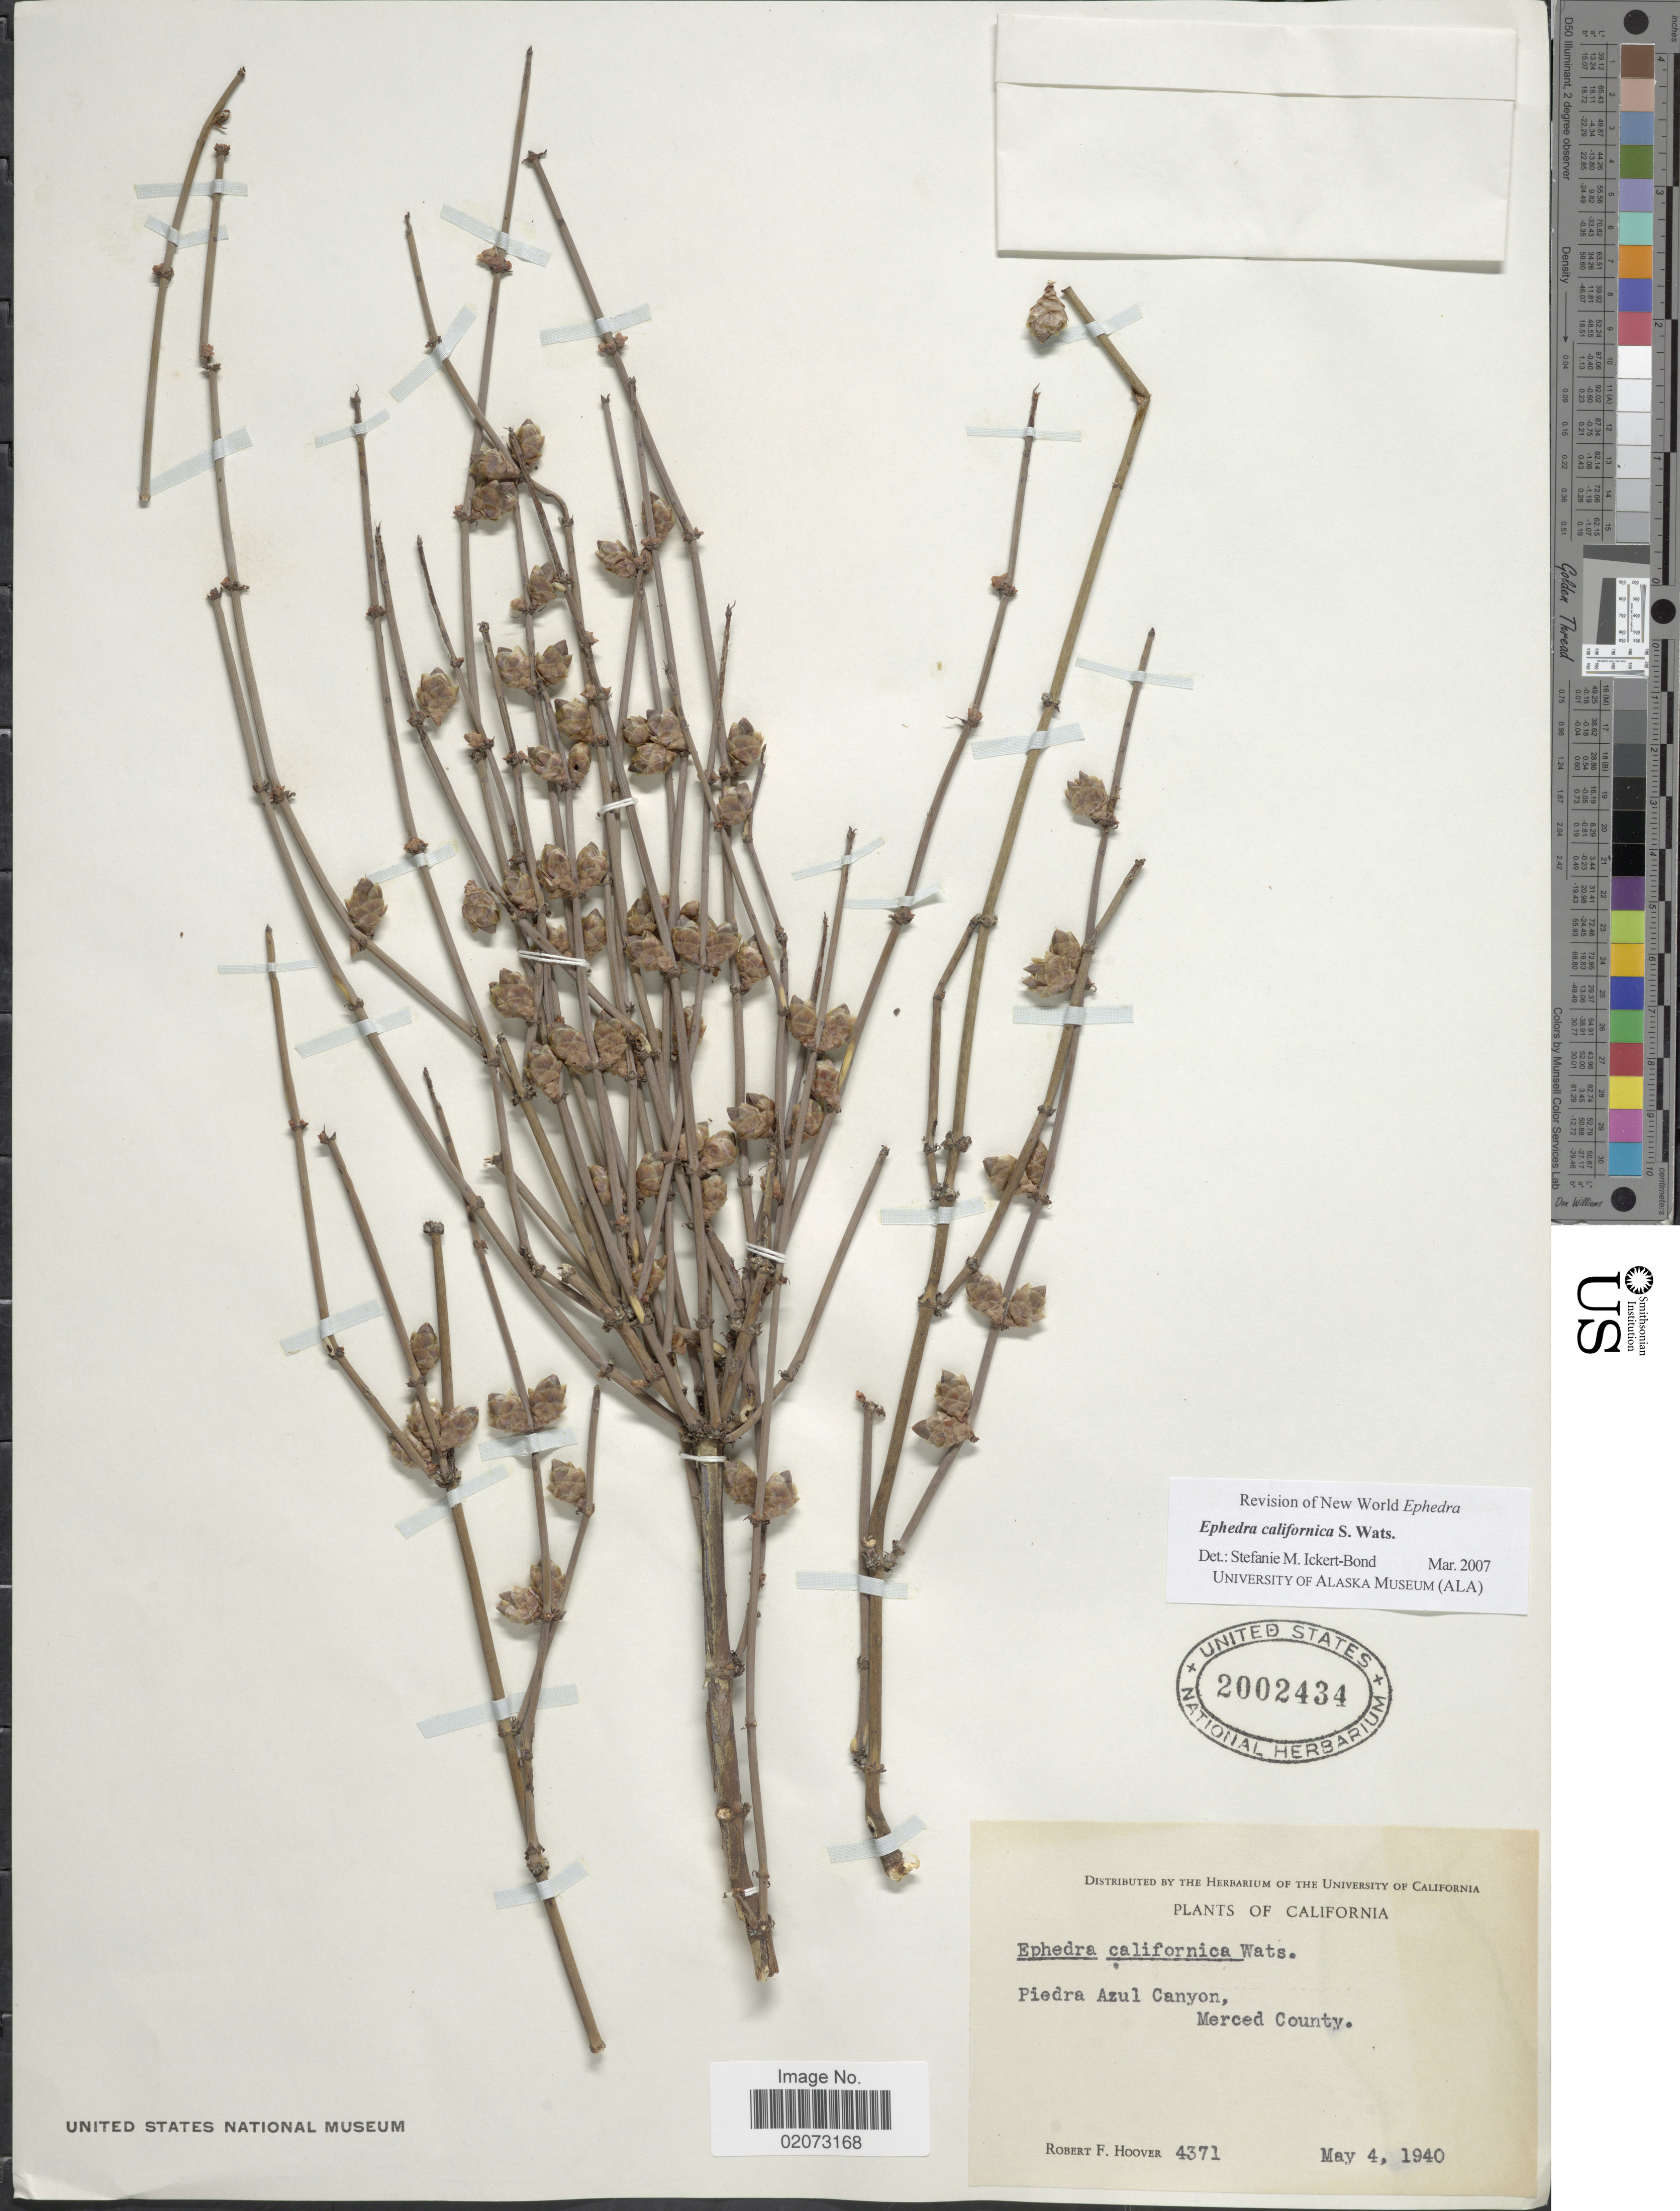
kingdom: Plantae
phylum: Tracheophyta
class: Gnetopsida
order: Ephedrales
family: Ephedraceae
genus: Ephedra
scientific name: Ephedra californica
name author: S. Watson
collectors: R. F. Hoover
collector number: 4371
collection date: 1940-05-04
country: United States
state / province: California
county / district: Merced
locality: Piedra Azul Canyon, Merced County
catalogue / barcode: US 2002434